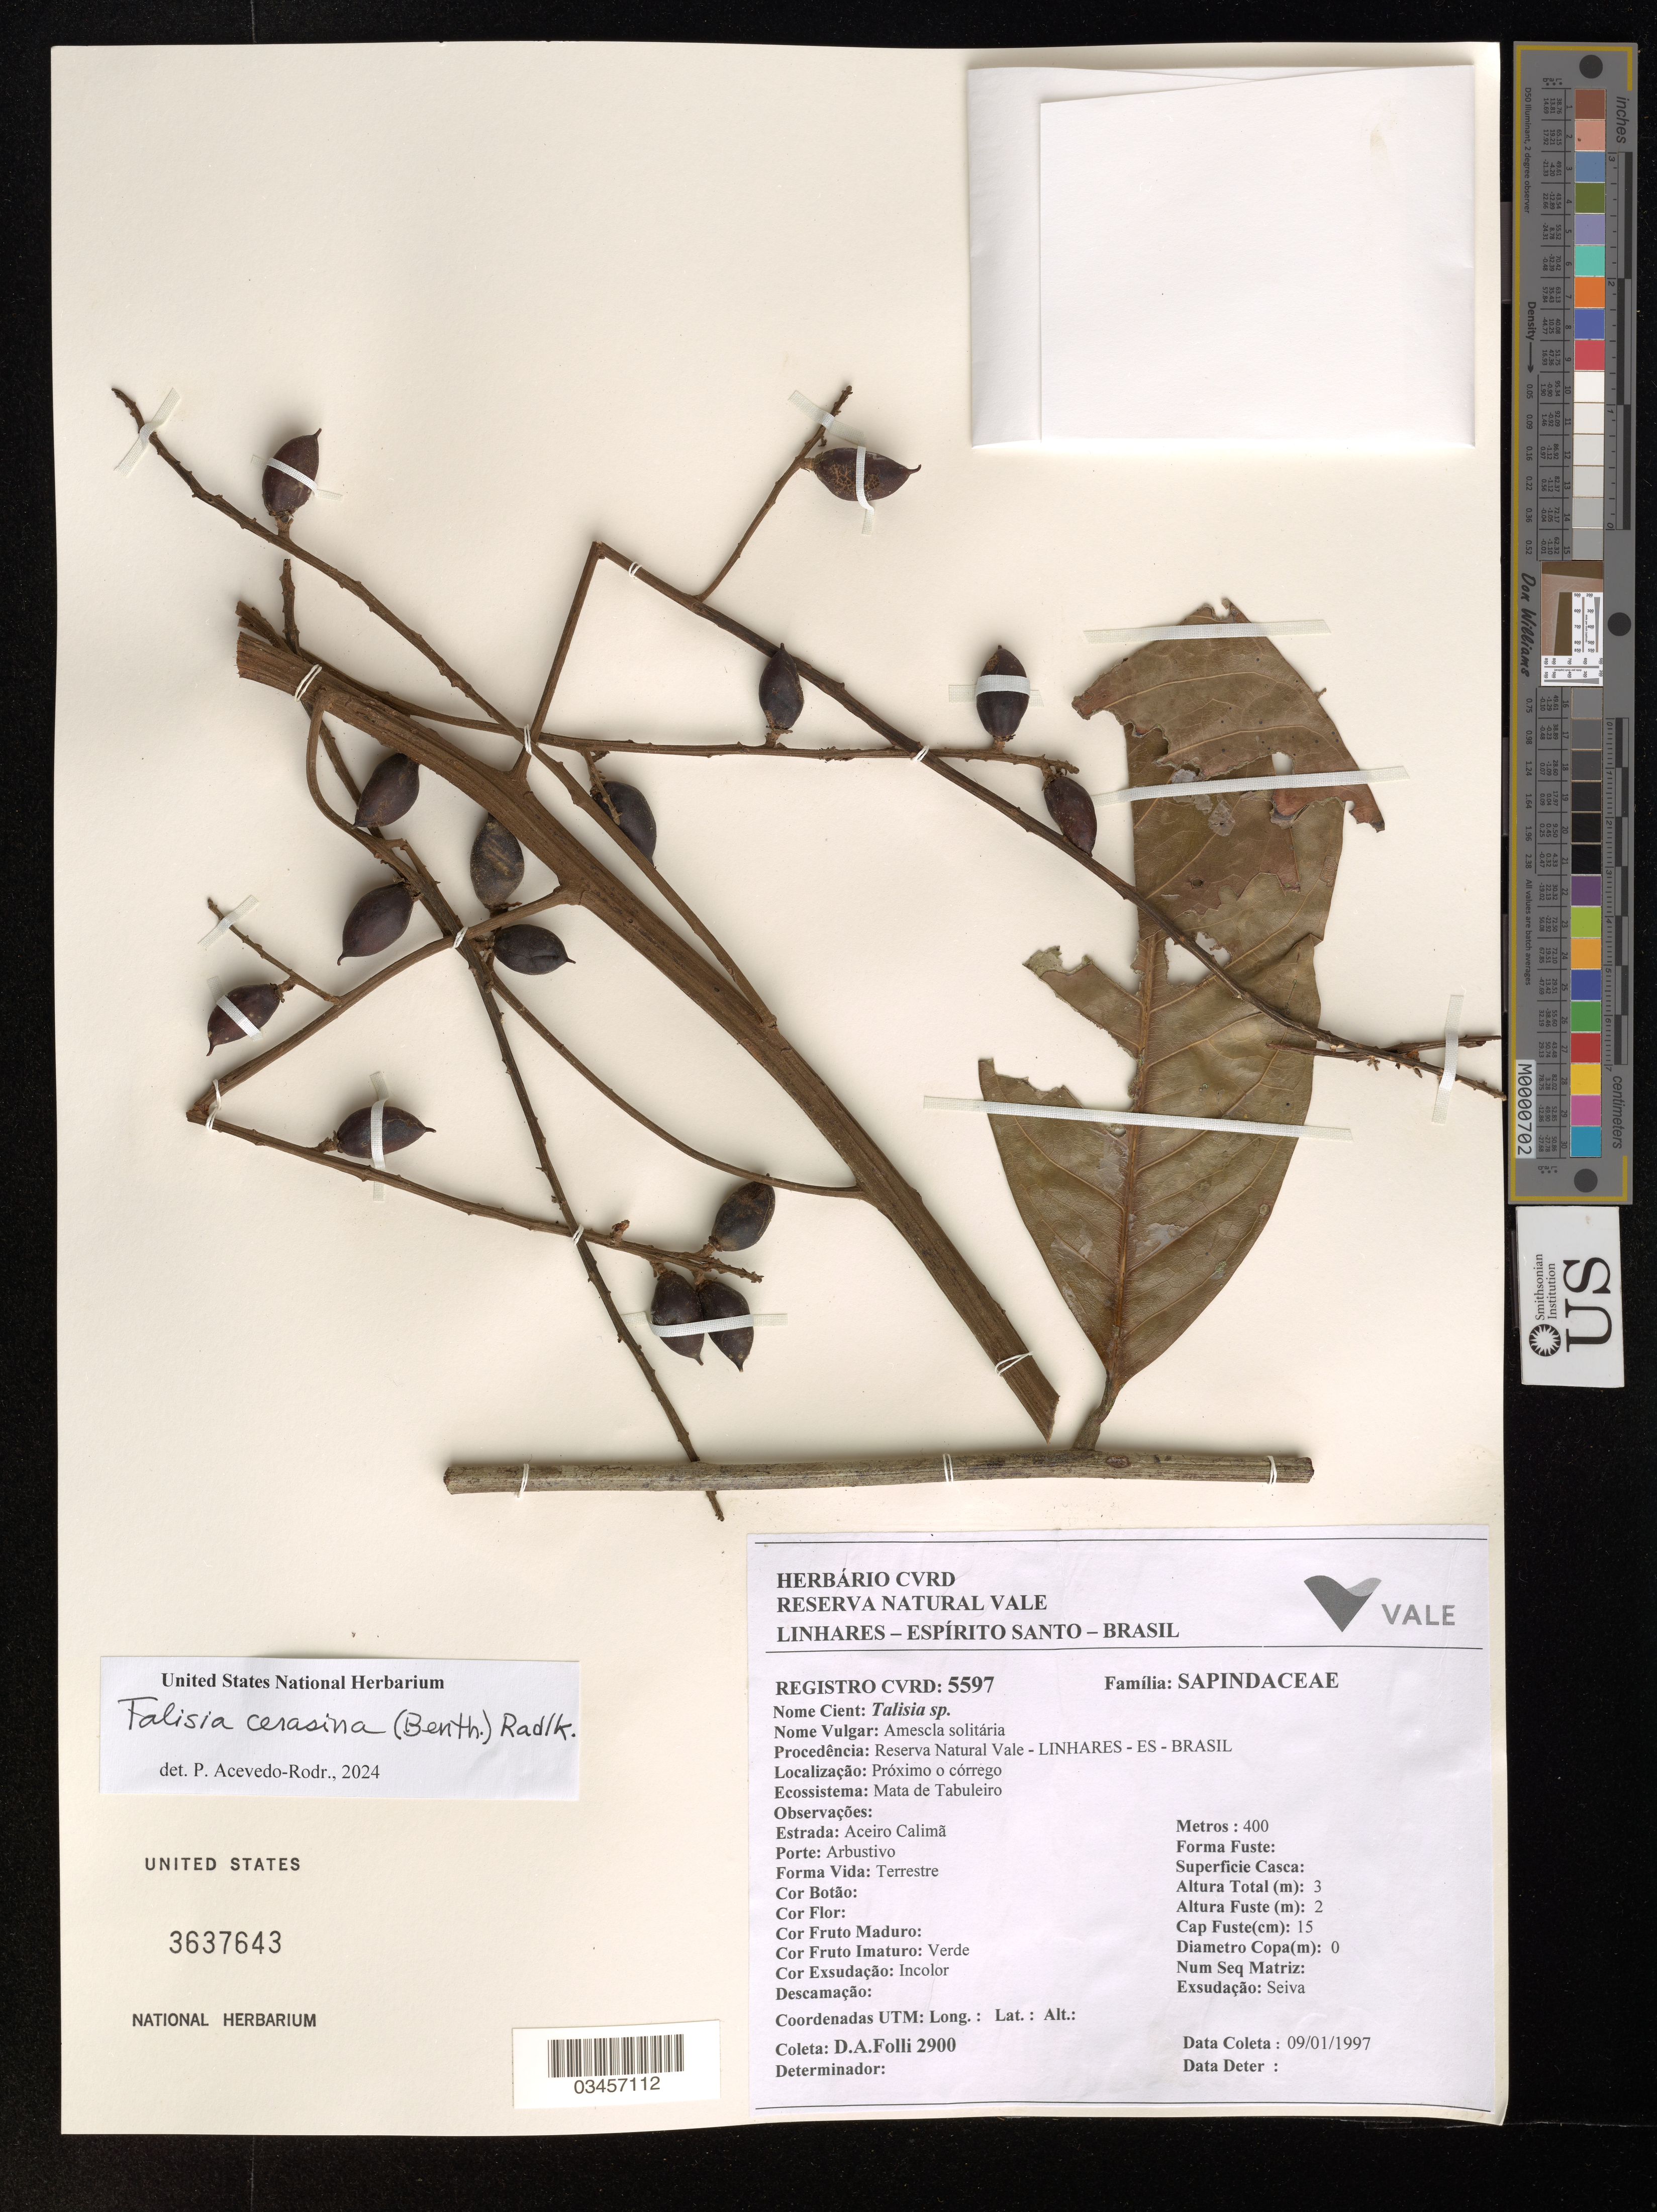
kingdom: Plantae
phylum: Tracheophyta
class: Magnoliopsida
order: Sapindales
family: Sapindaceae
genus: Talisia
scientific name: Talisia cerasina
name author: (Benth.) Radlk.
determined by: Acevedo-Rodriguez, P., (US), Smithsonian Institution - National Museum of Natural History (UNITED STATES)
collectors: D. Folli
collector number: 2900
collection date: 1997-01-09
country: Brazil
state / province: Espirito Santo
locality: Linhares. Reserva Natural Vale. Mata de Taabuleiro. Aceiro Calima.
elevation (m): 400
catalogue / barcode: US 3637643